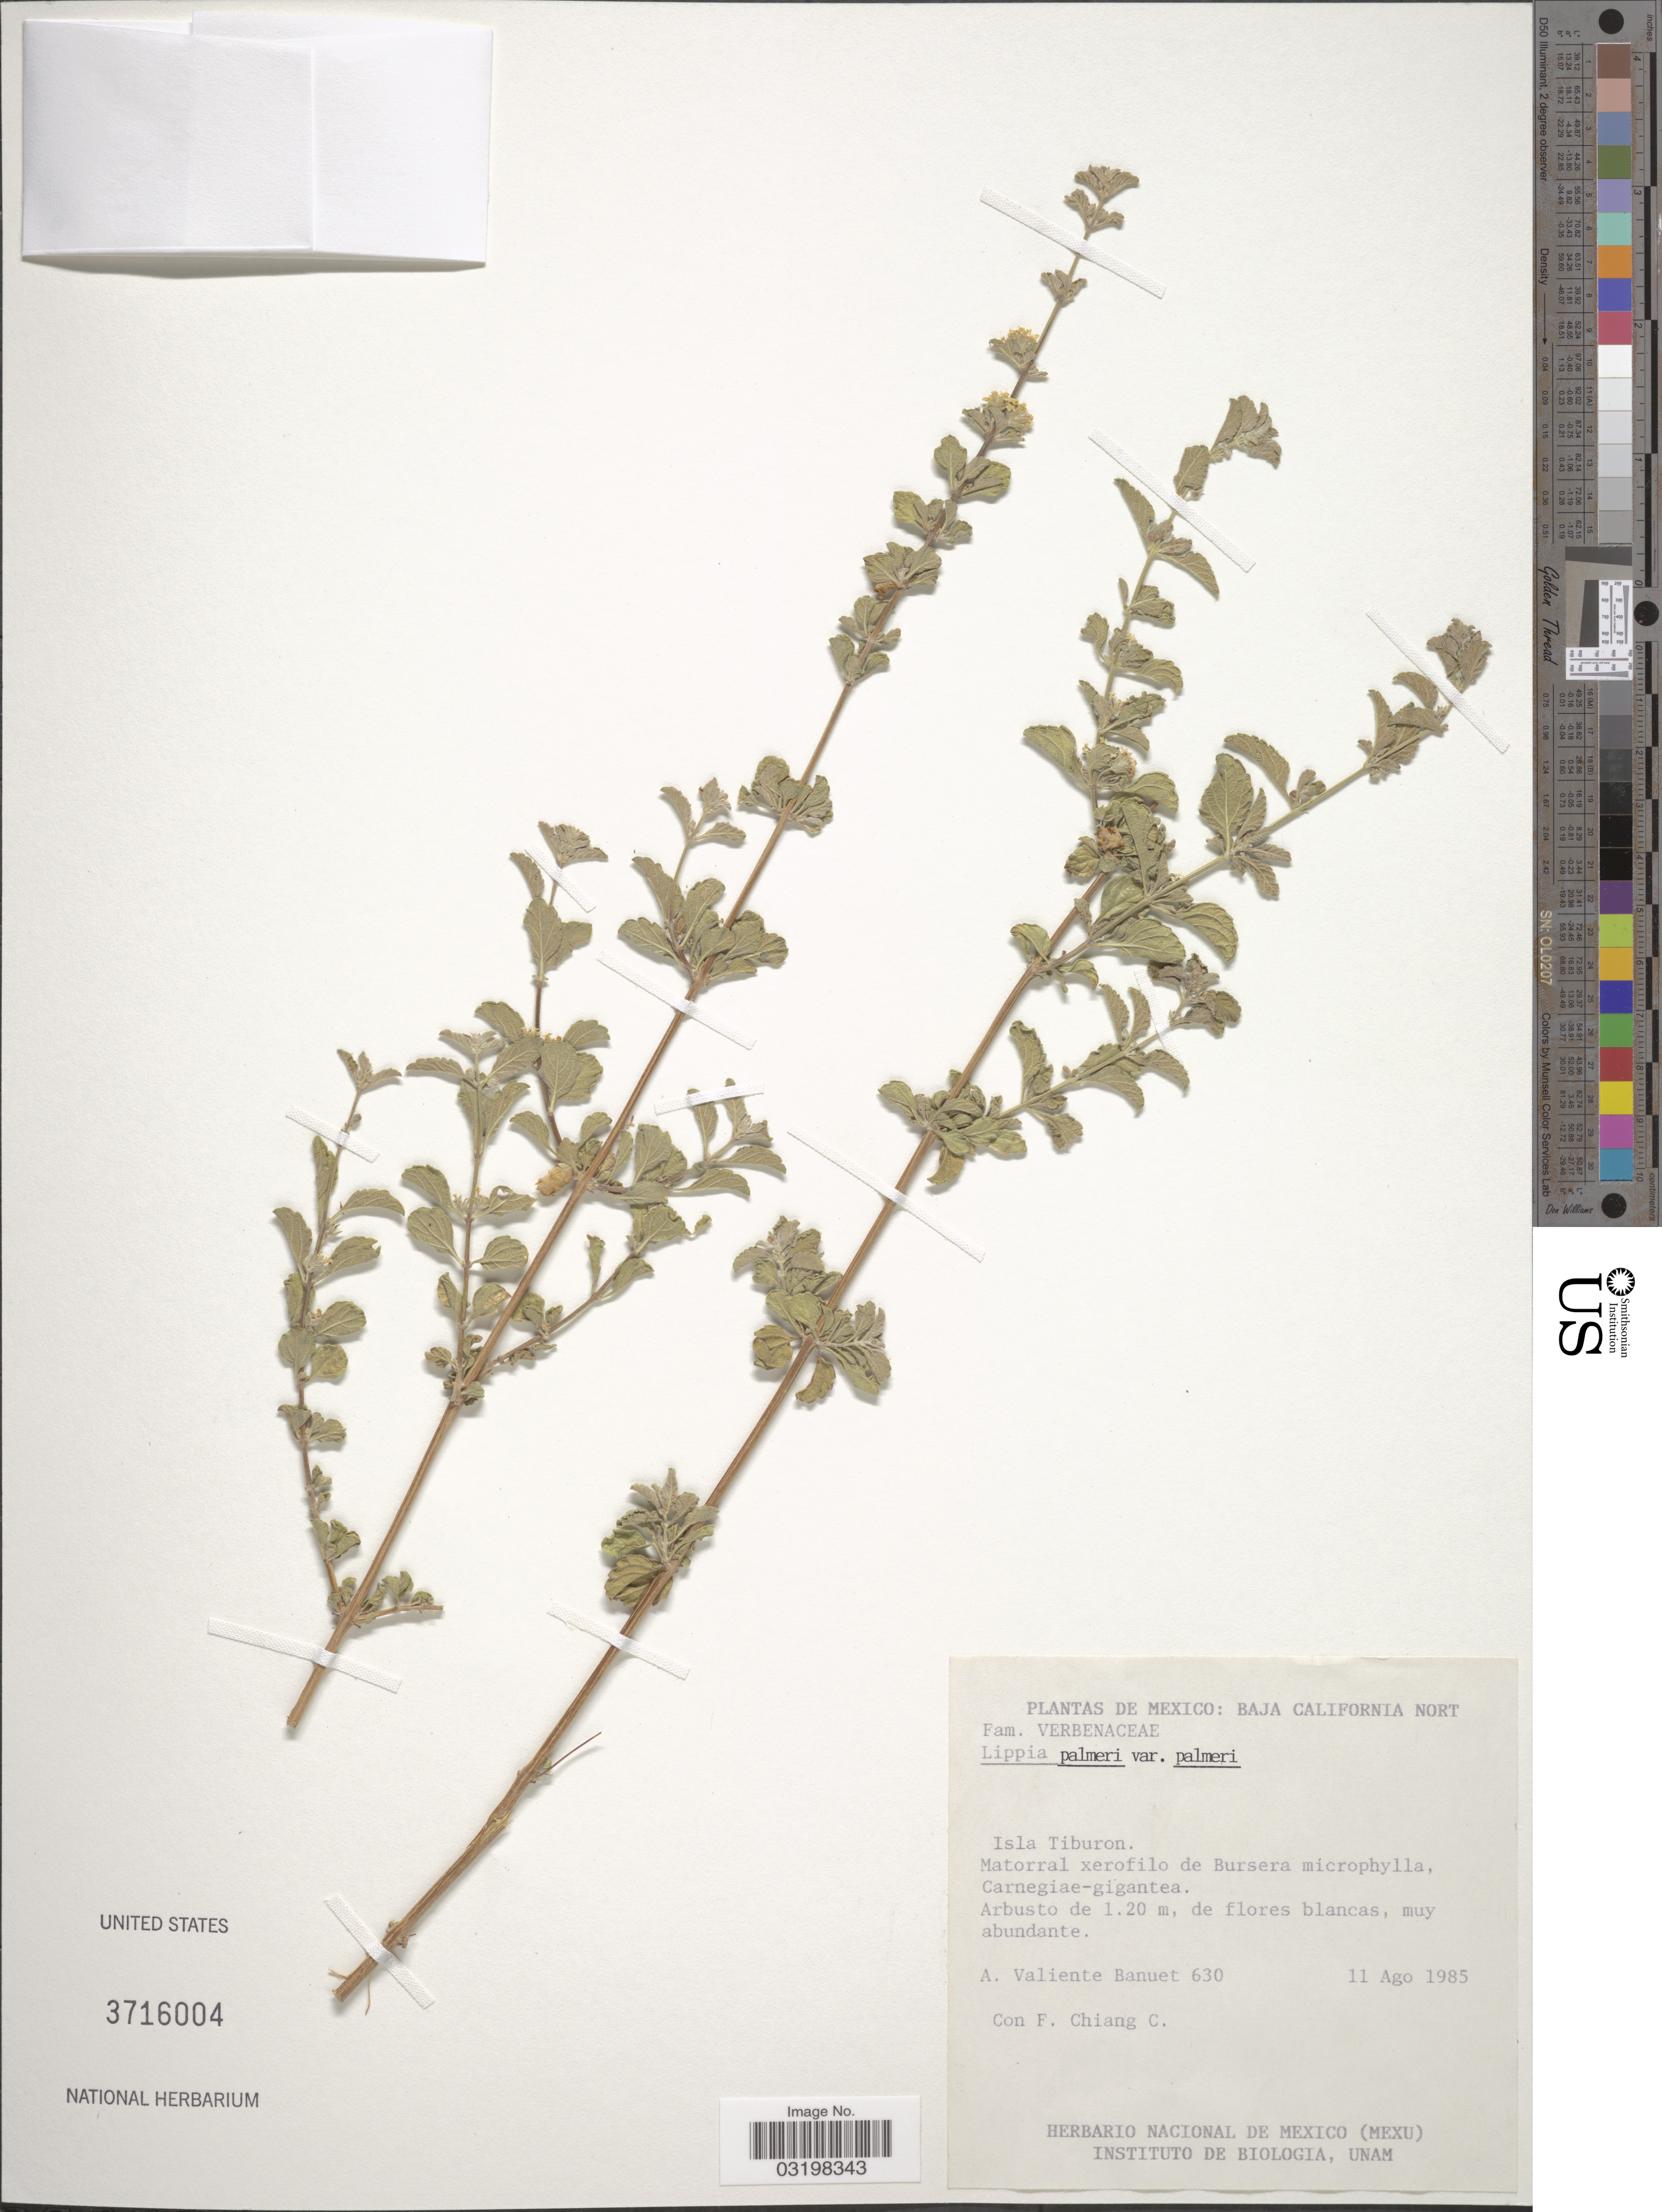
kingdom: Plantae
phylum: Tracheophyta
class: Magnoliopsida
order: Lamiales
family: Verbenaceae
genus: Lippia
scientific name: Lippia palmeri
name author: S. Watson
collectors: A. Valiente B. & F. Chiang C.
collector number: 630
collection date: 1985-08-11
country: Mexico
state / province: Baja California Norte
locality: Isla Tiburon.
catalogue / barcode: US 3716004